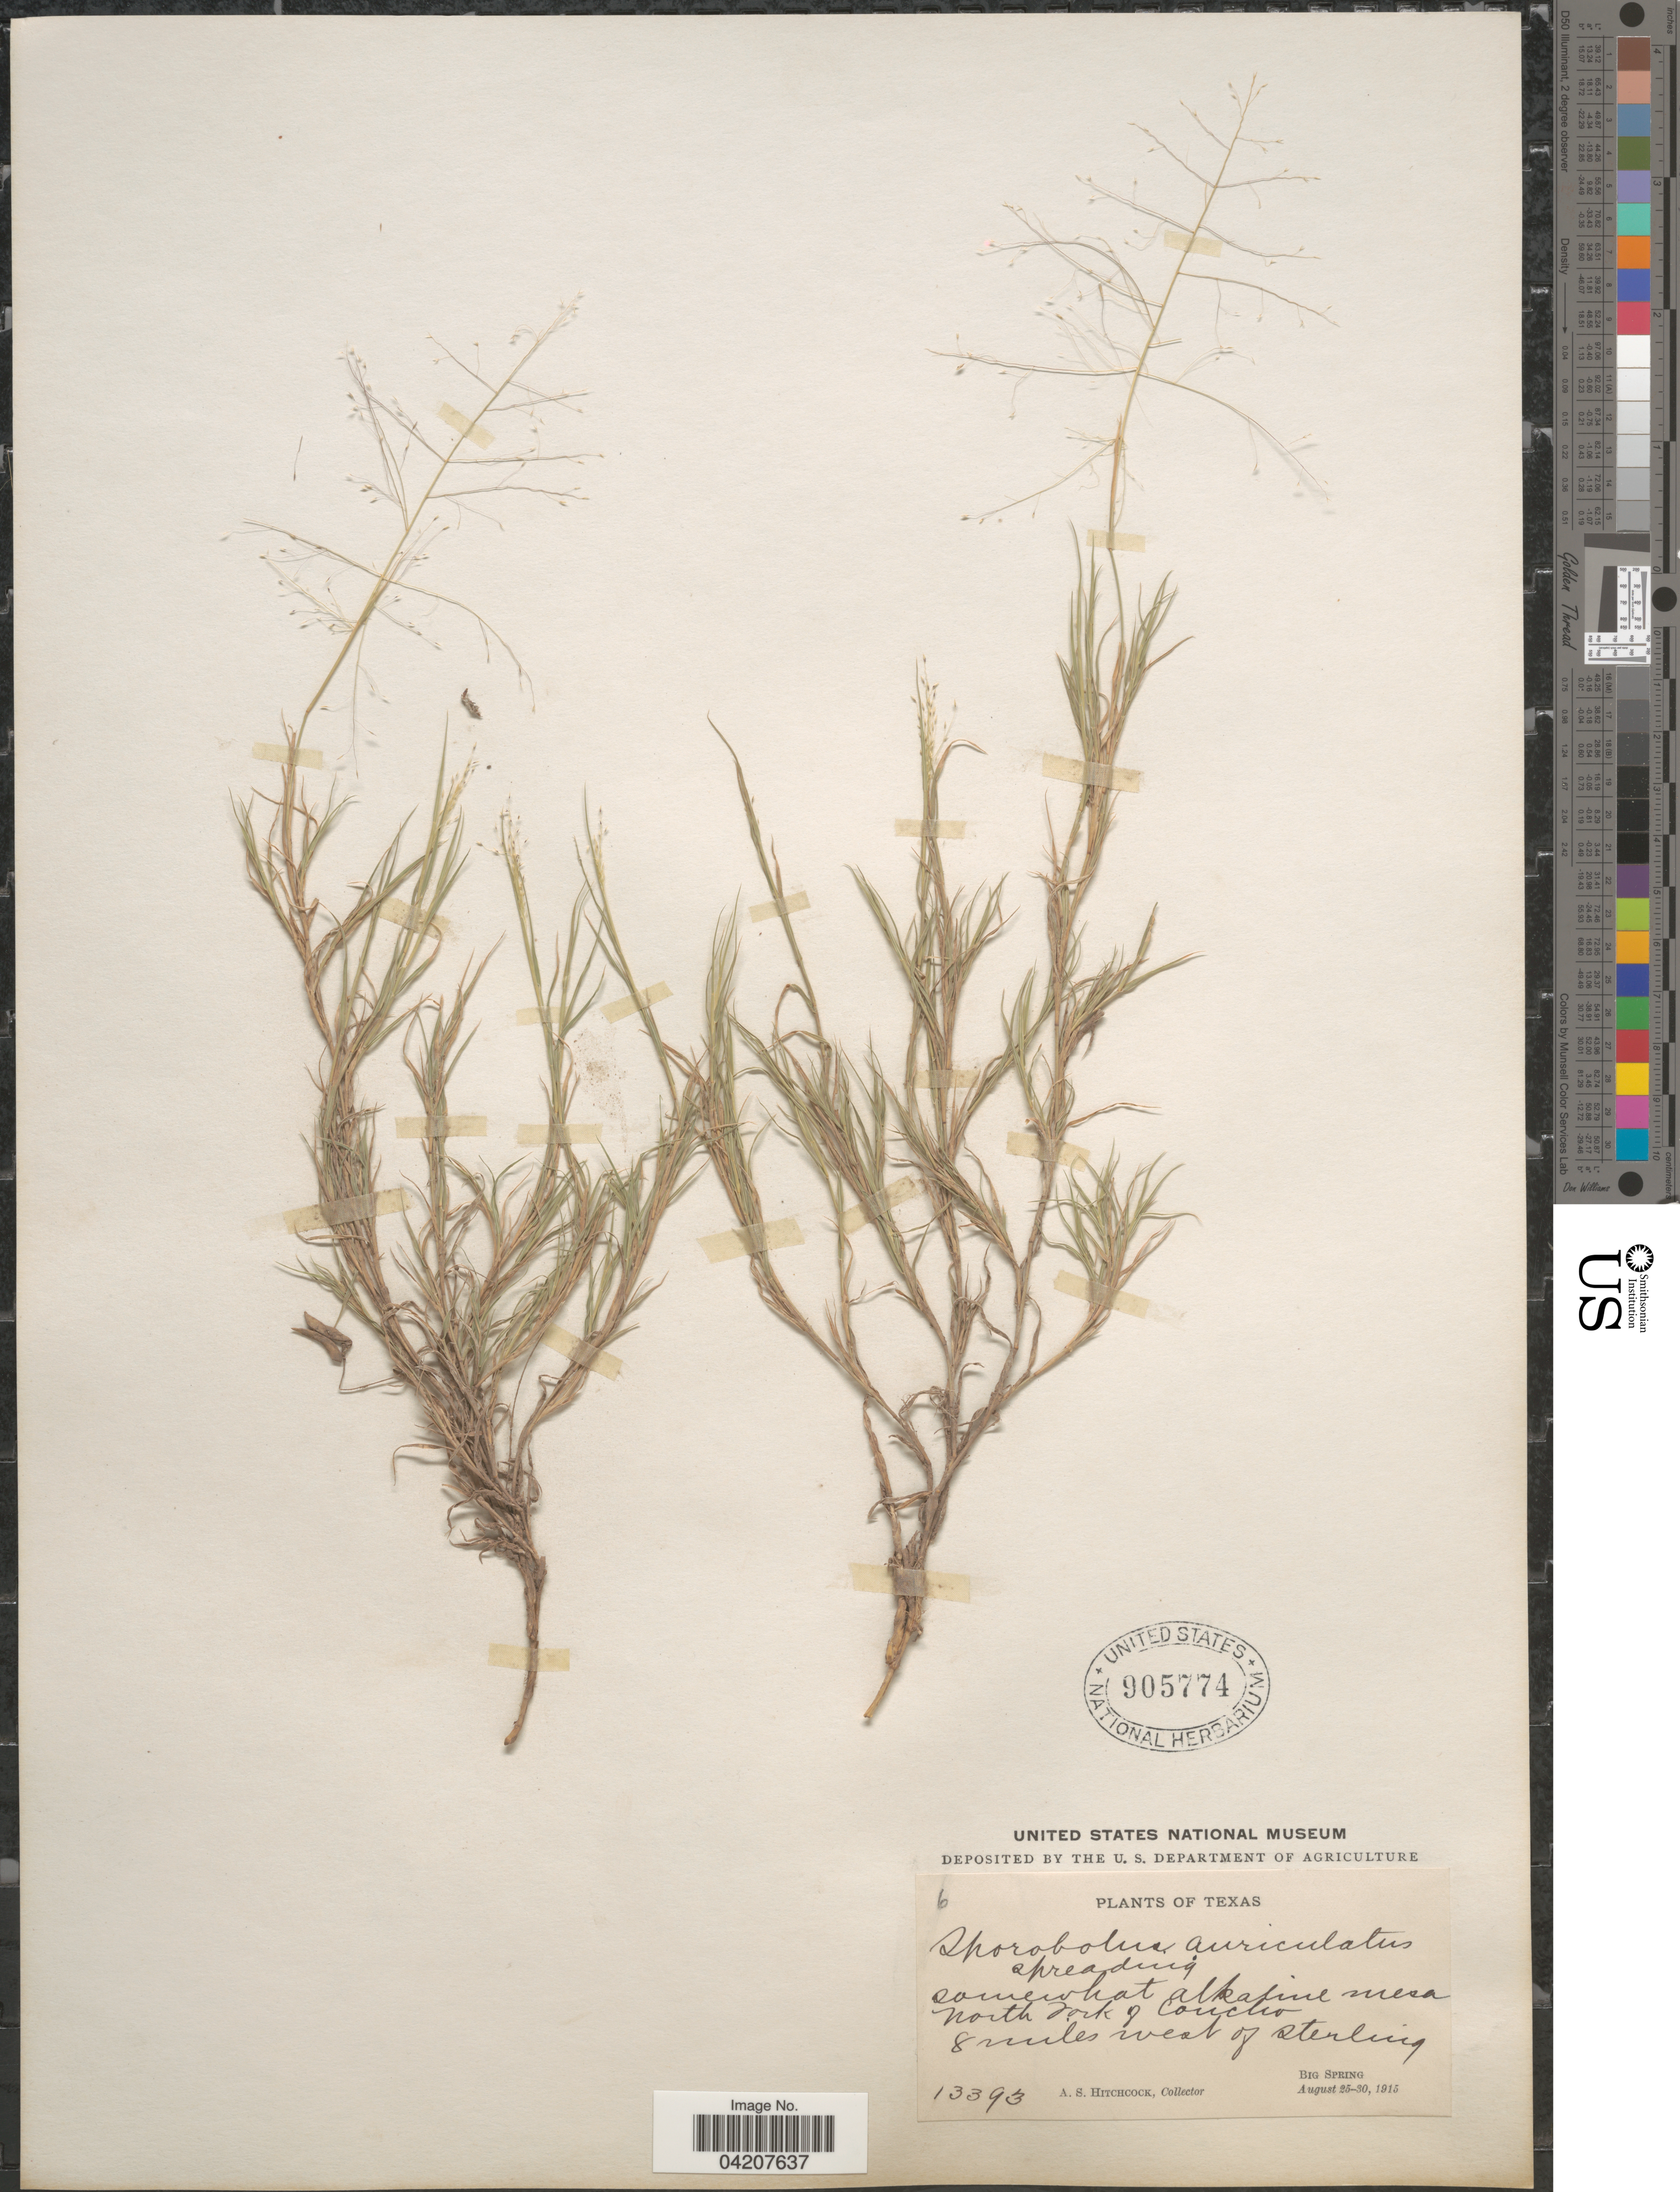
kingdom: Plantae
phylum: Tracheophyta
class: Liliopsida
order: Poales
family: Poaceae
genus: Muhlenbergia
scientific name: Muhlenbergia arenacea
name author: (Buckley) Hitchc.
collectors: A. S. Hitchcock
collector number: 13393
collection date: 1915-08-25/1915-08-30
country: United States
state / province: Texas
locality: Somewhat alkaline mesa North Fork of Concho 8 miles west of Sterling. Big Spring.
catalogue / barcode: US 905774